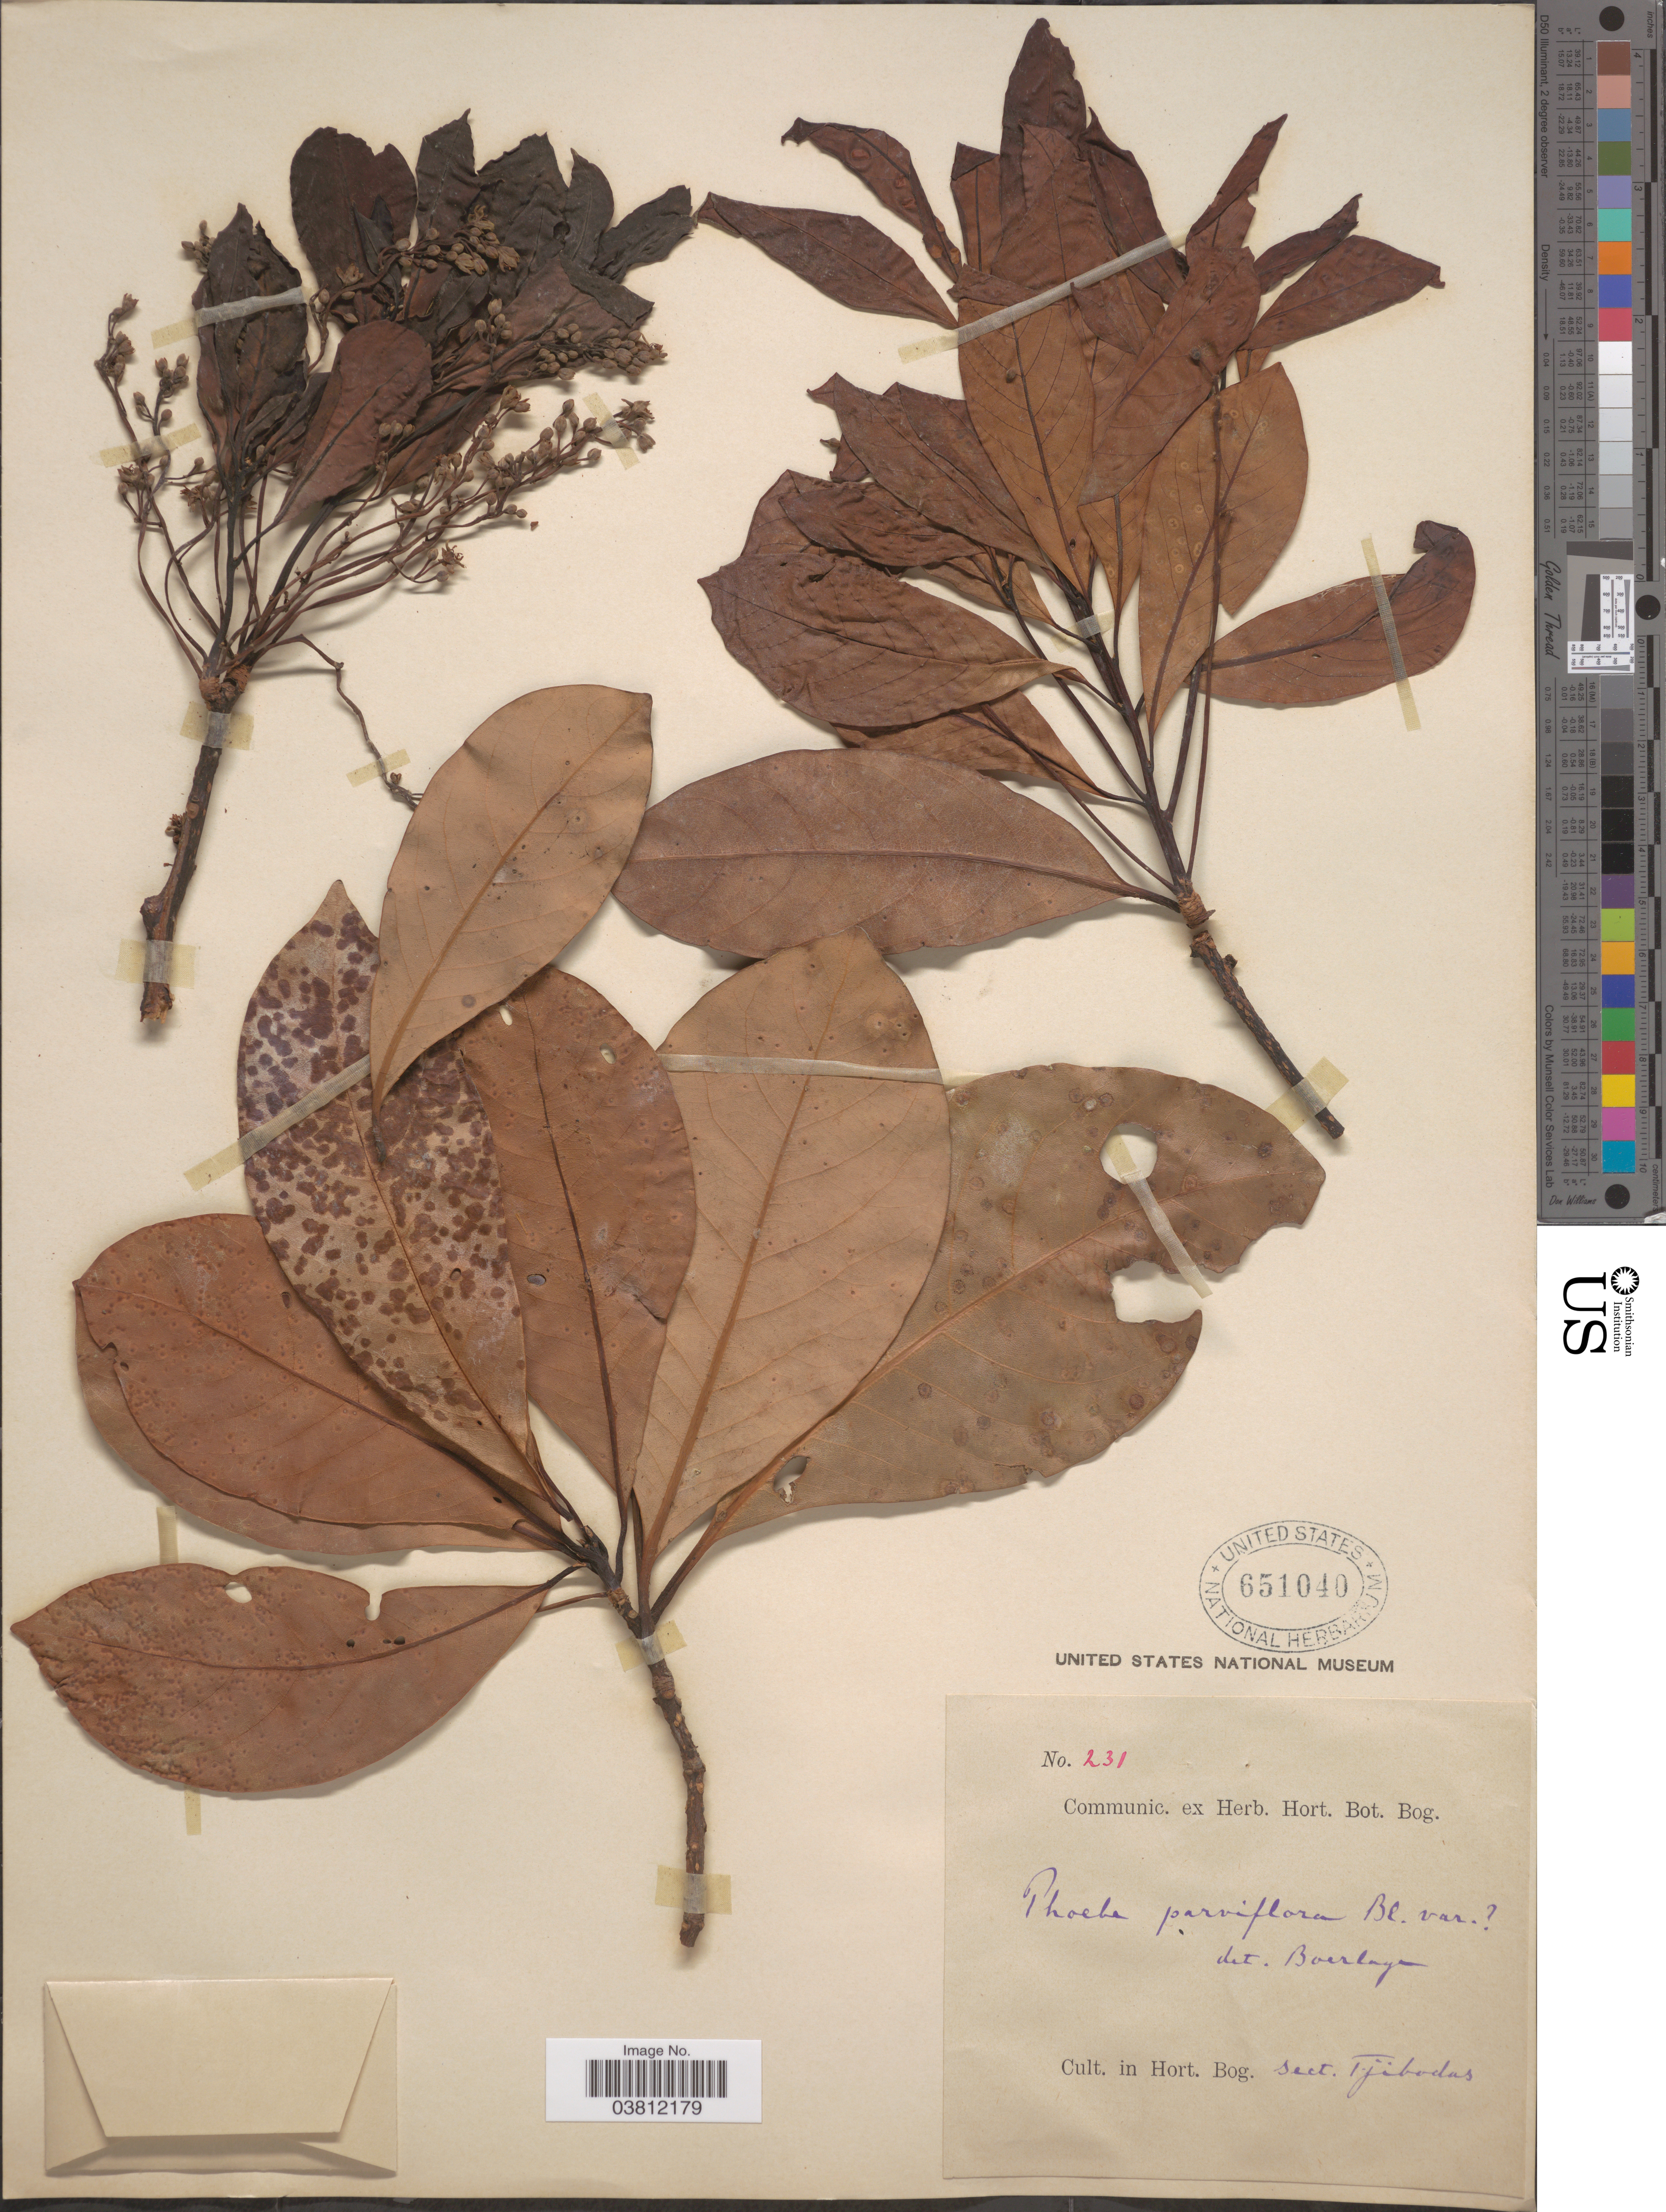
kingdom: Plantae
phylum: Tracheophyta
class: Magnoliopsida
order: Laurales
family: Lauraceae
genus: Phoebe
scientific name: Phoebe parviflora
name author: Blume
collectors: ex herb. Hort. Bot. Bog.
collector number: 231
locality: Cult. in Hort. Bog. sect. Tjibodas.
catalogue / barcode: US 641040